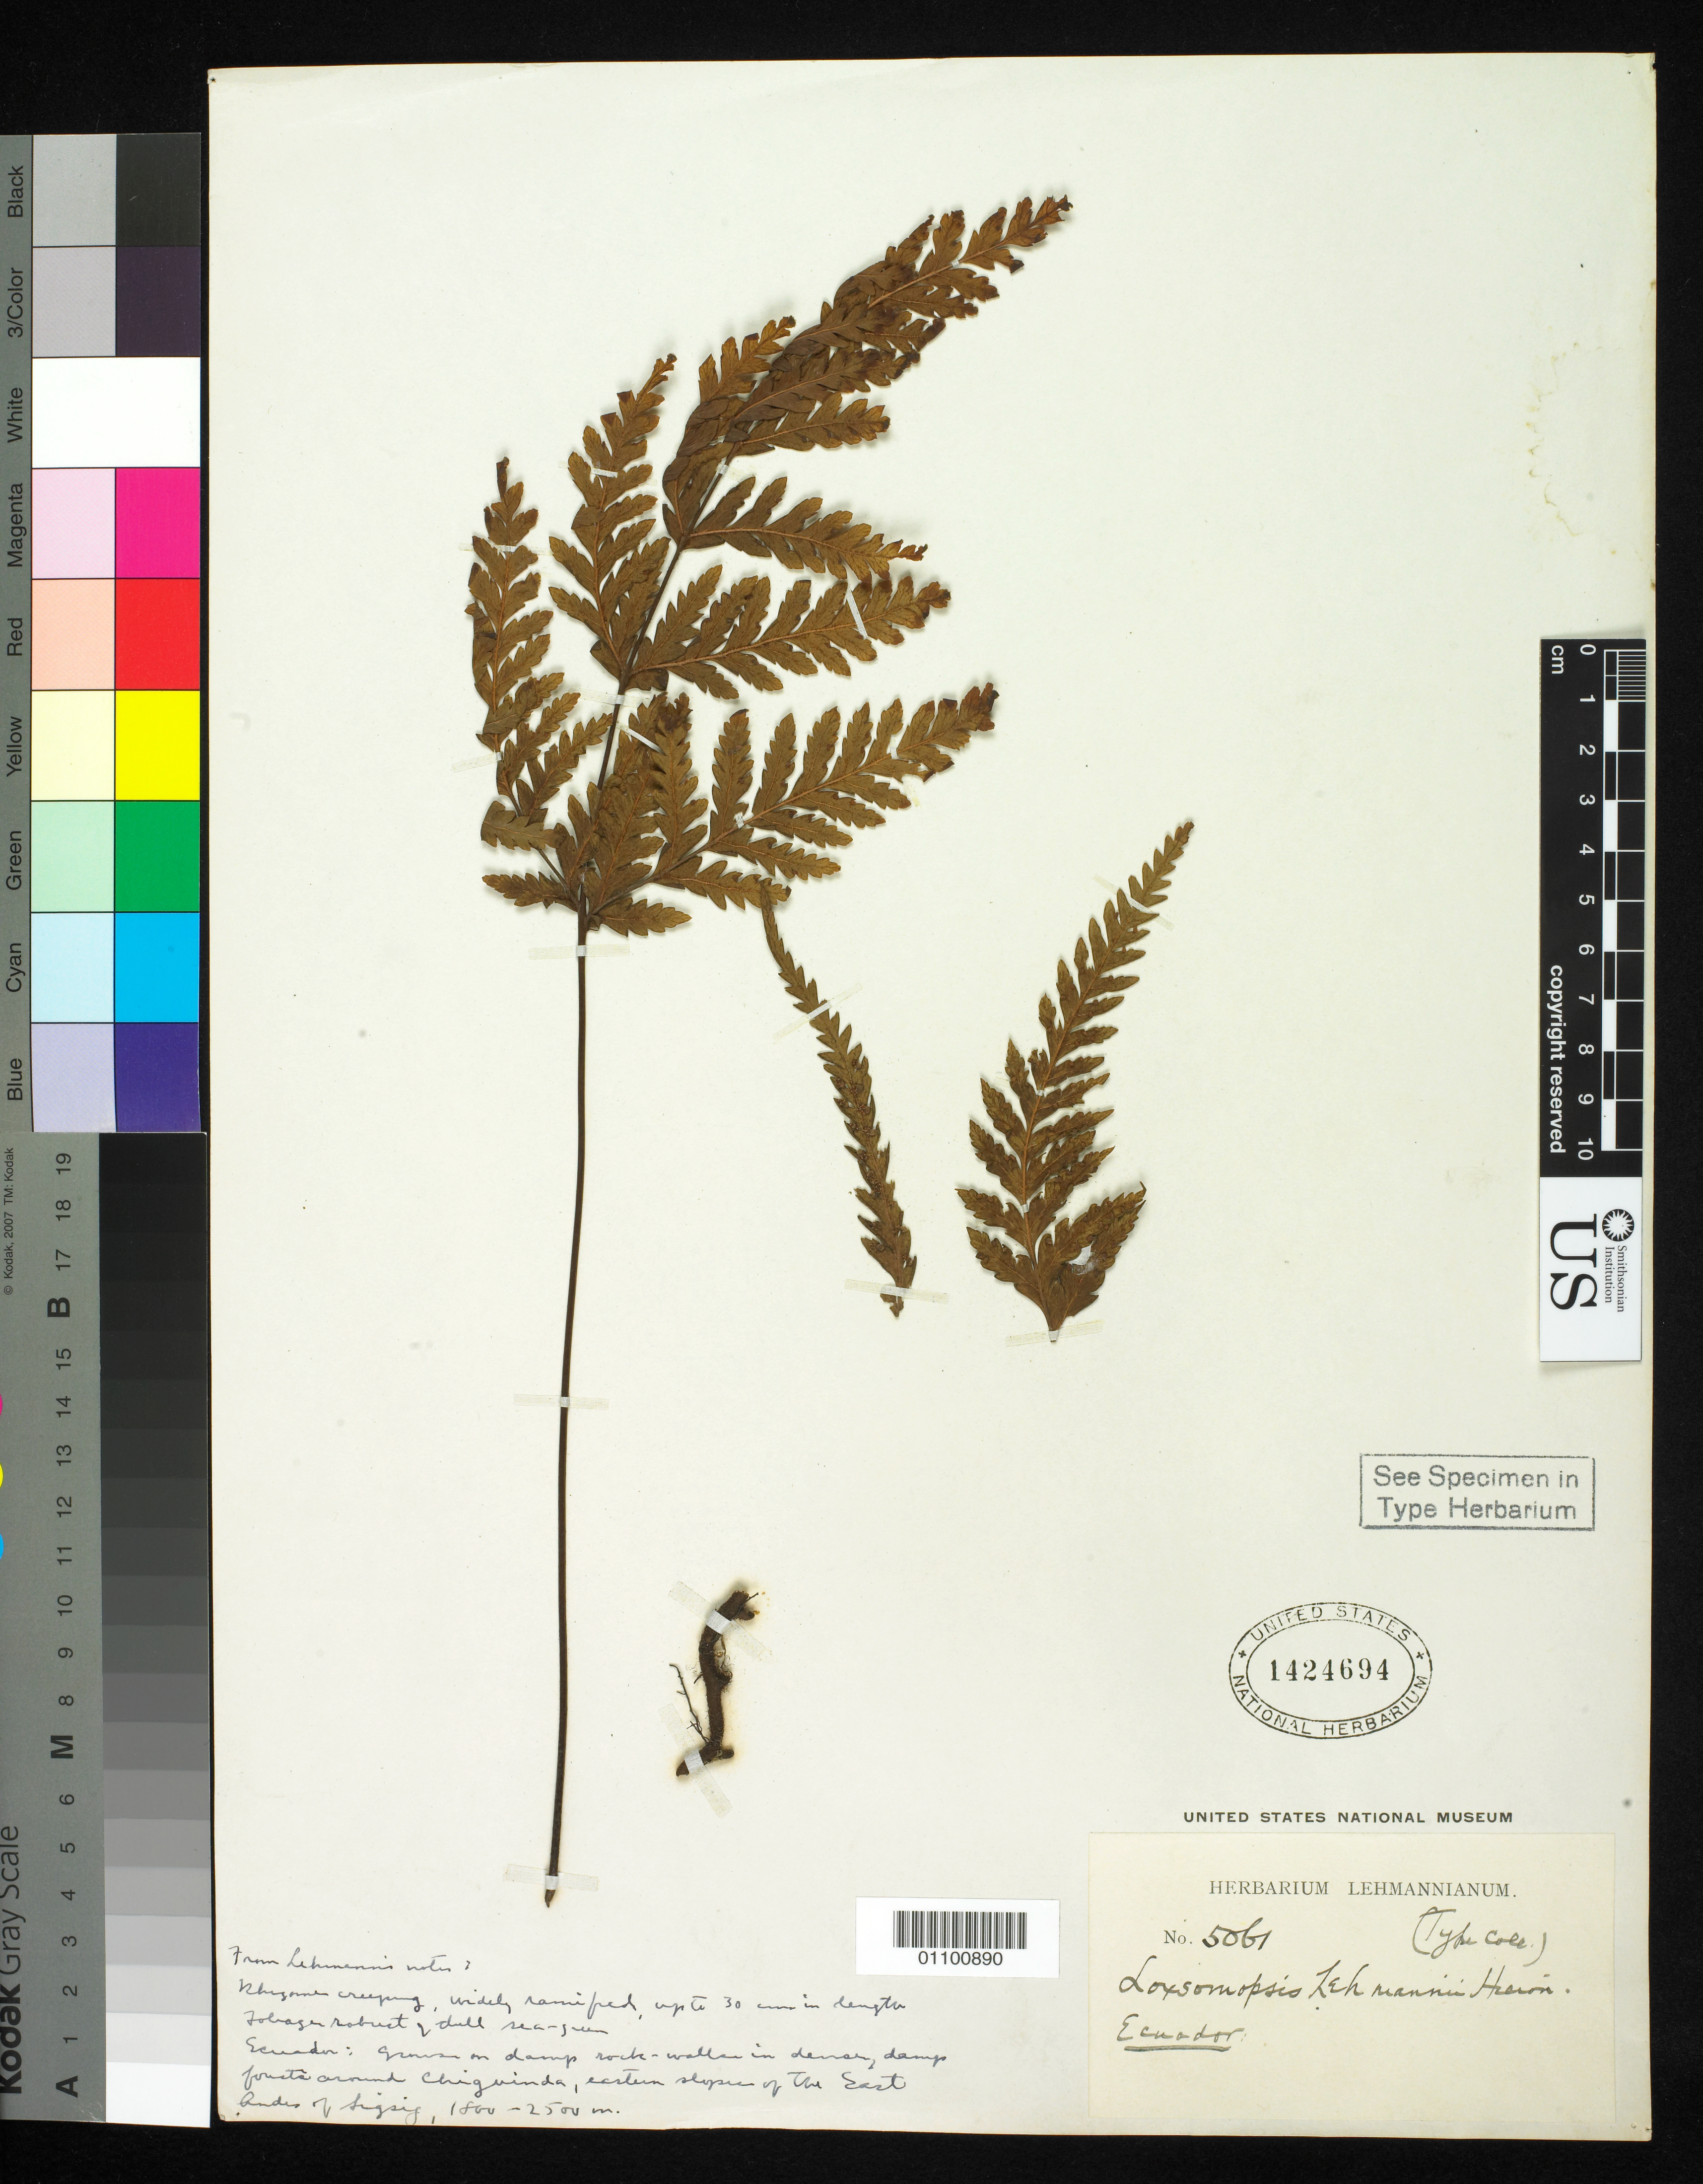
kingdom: Plantae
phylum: Tracheophyta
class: Polypodiopsida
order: Cyatheales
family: Loxsomataceae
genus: Loxsomopsis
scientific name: Loxsomopsis lehmannii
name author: Hieron.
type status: Isotype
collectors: F. C. Lehmann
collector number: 5061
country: Ecuador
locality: Prope Chinguinda, Cordillera Oriental de Sigsig [Near Chinguinda, Cordillera Oriental de Sigsig].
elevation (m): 1800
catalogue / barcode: US 1424694